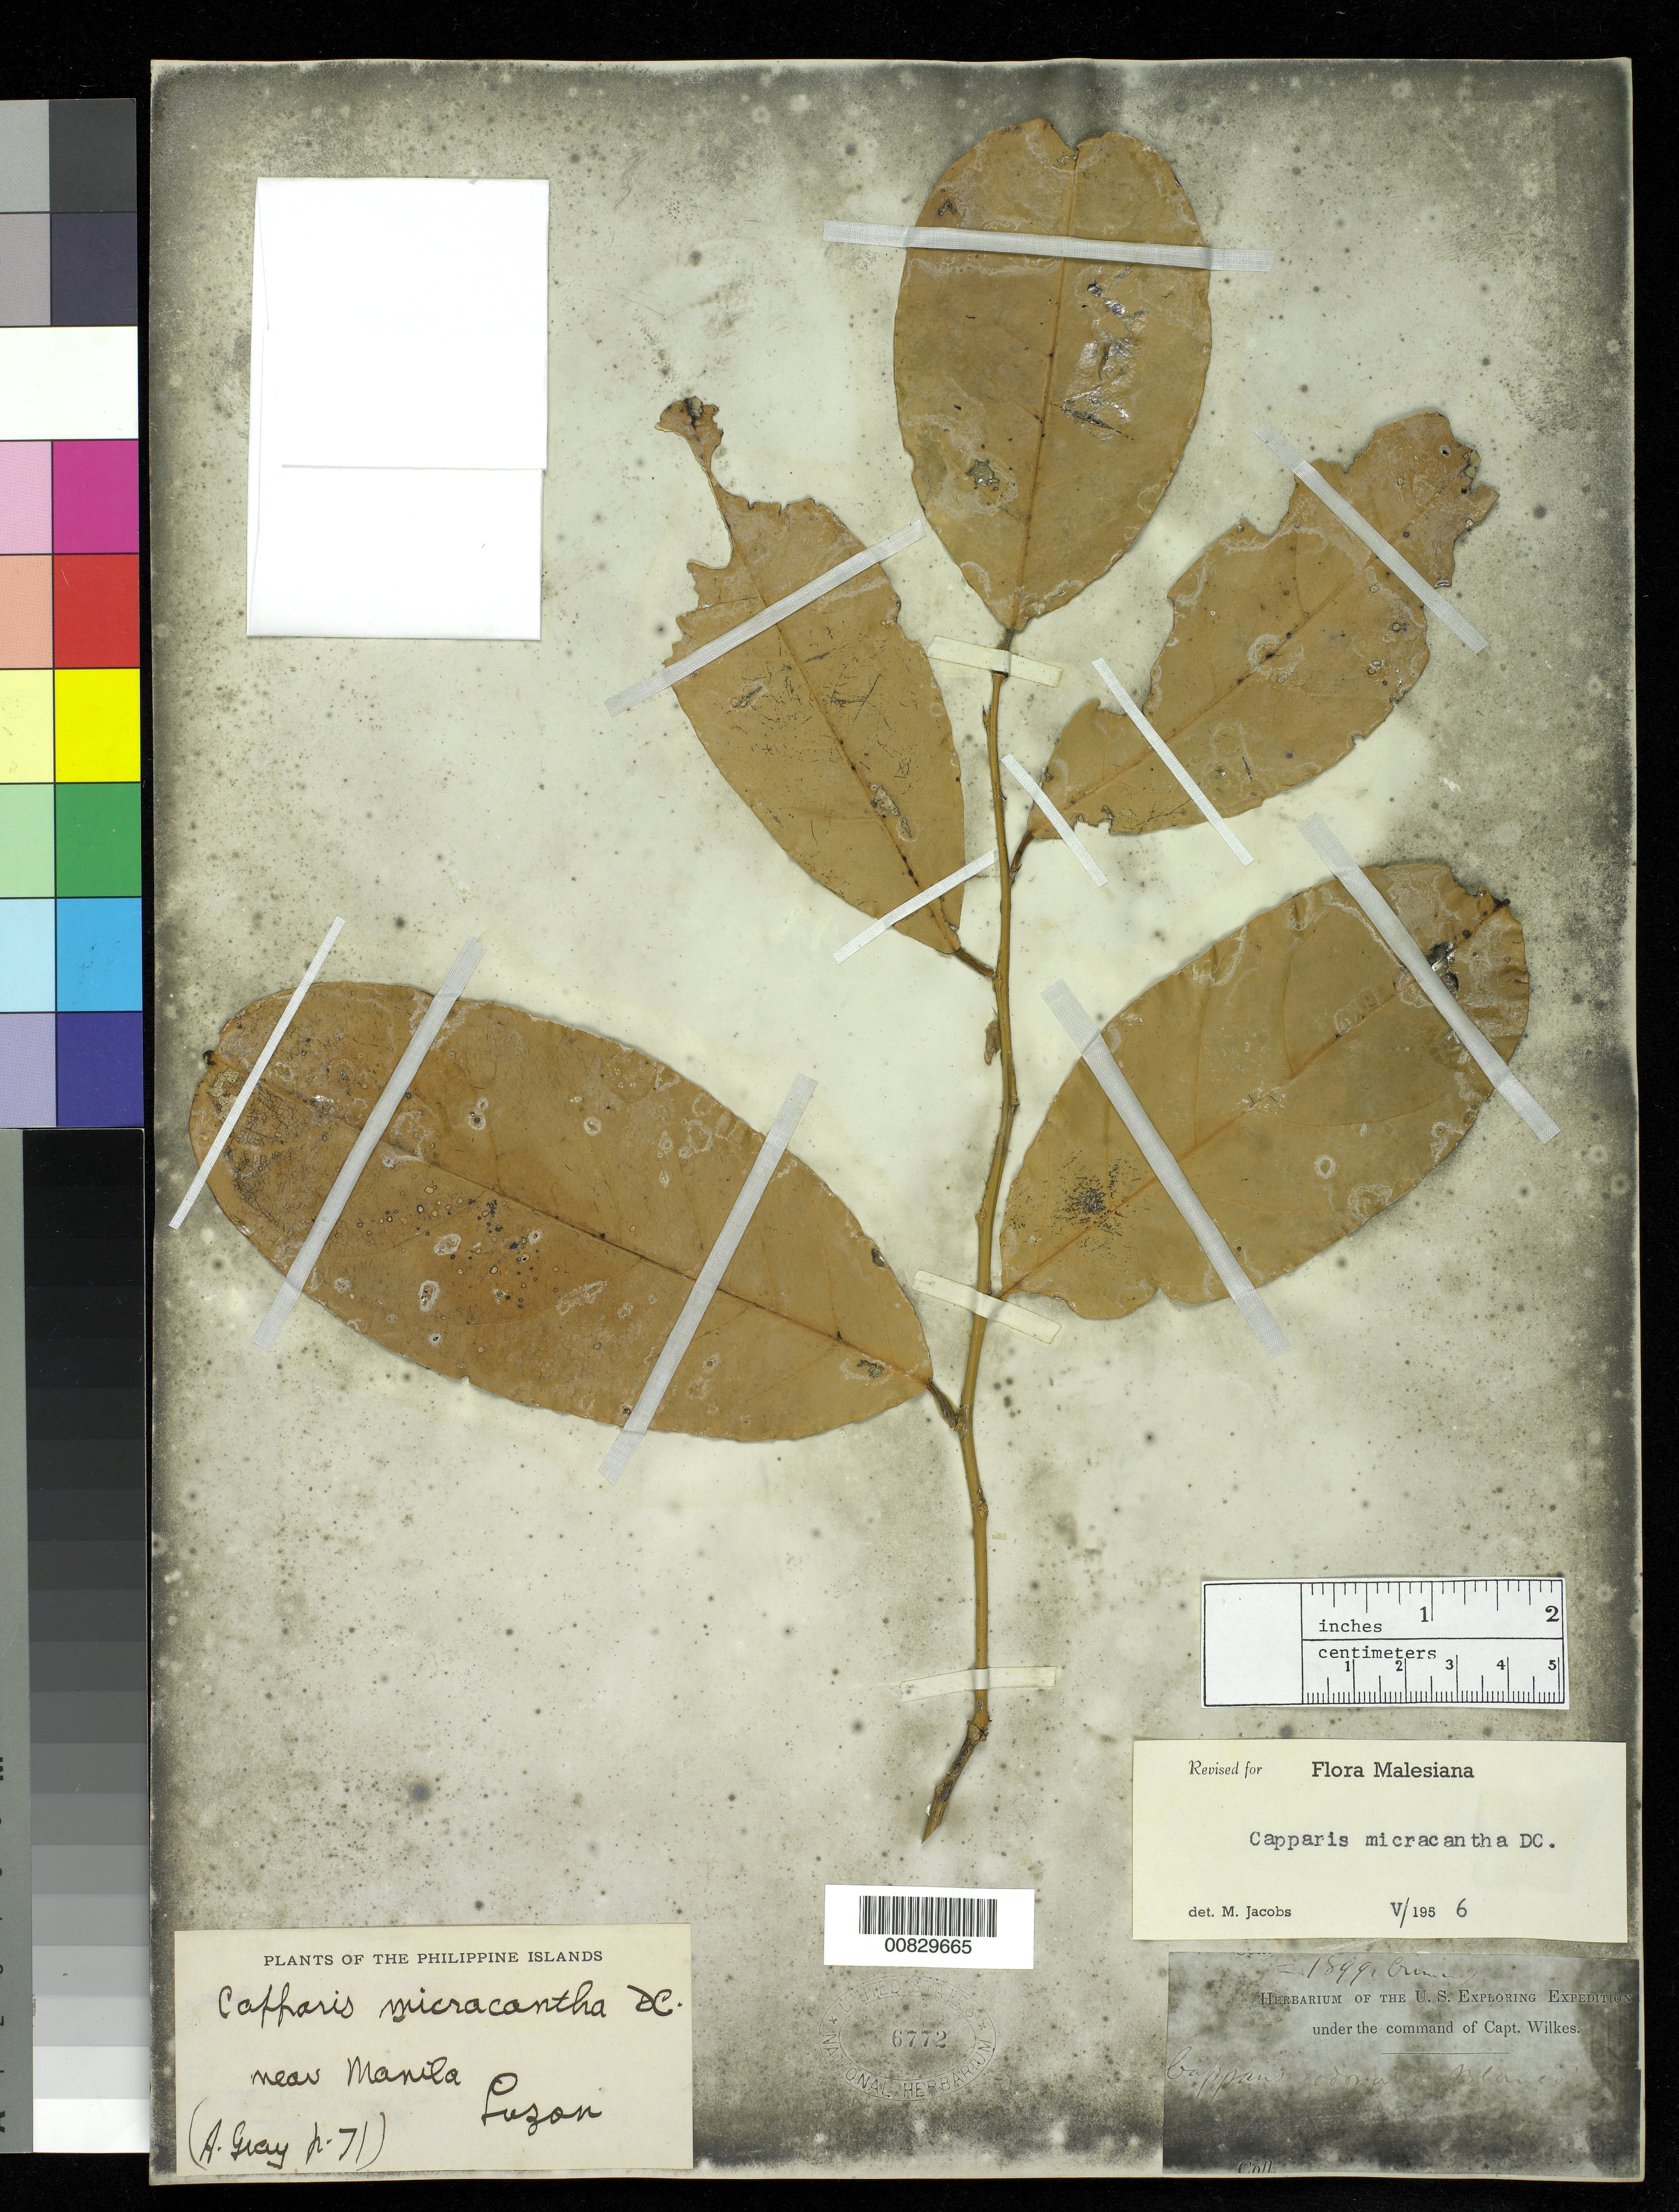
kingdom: Plantae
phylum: Tracheophyta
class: Magnoliopsida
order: Brassicales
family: Capparaceae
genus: Capparis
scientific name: Capparis sepiaria var. fischeri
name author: (Pax) DeWolf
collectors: Wilkes Explor. Exped.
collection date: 1838/1842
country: Philippines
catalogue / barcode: US 6772